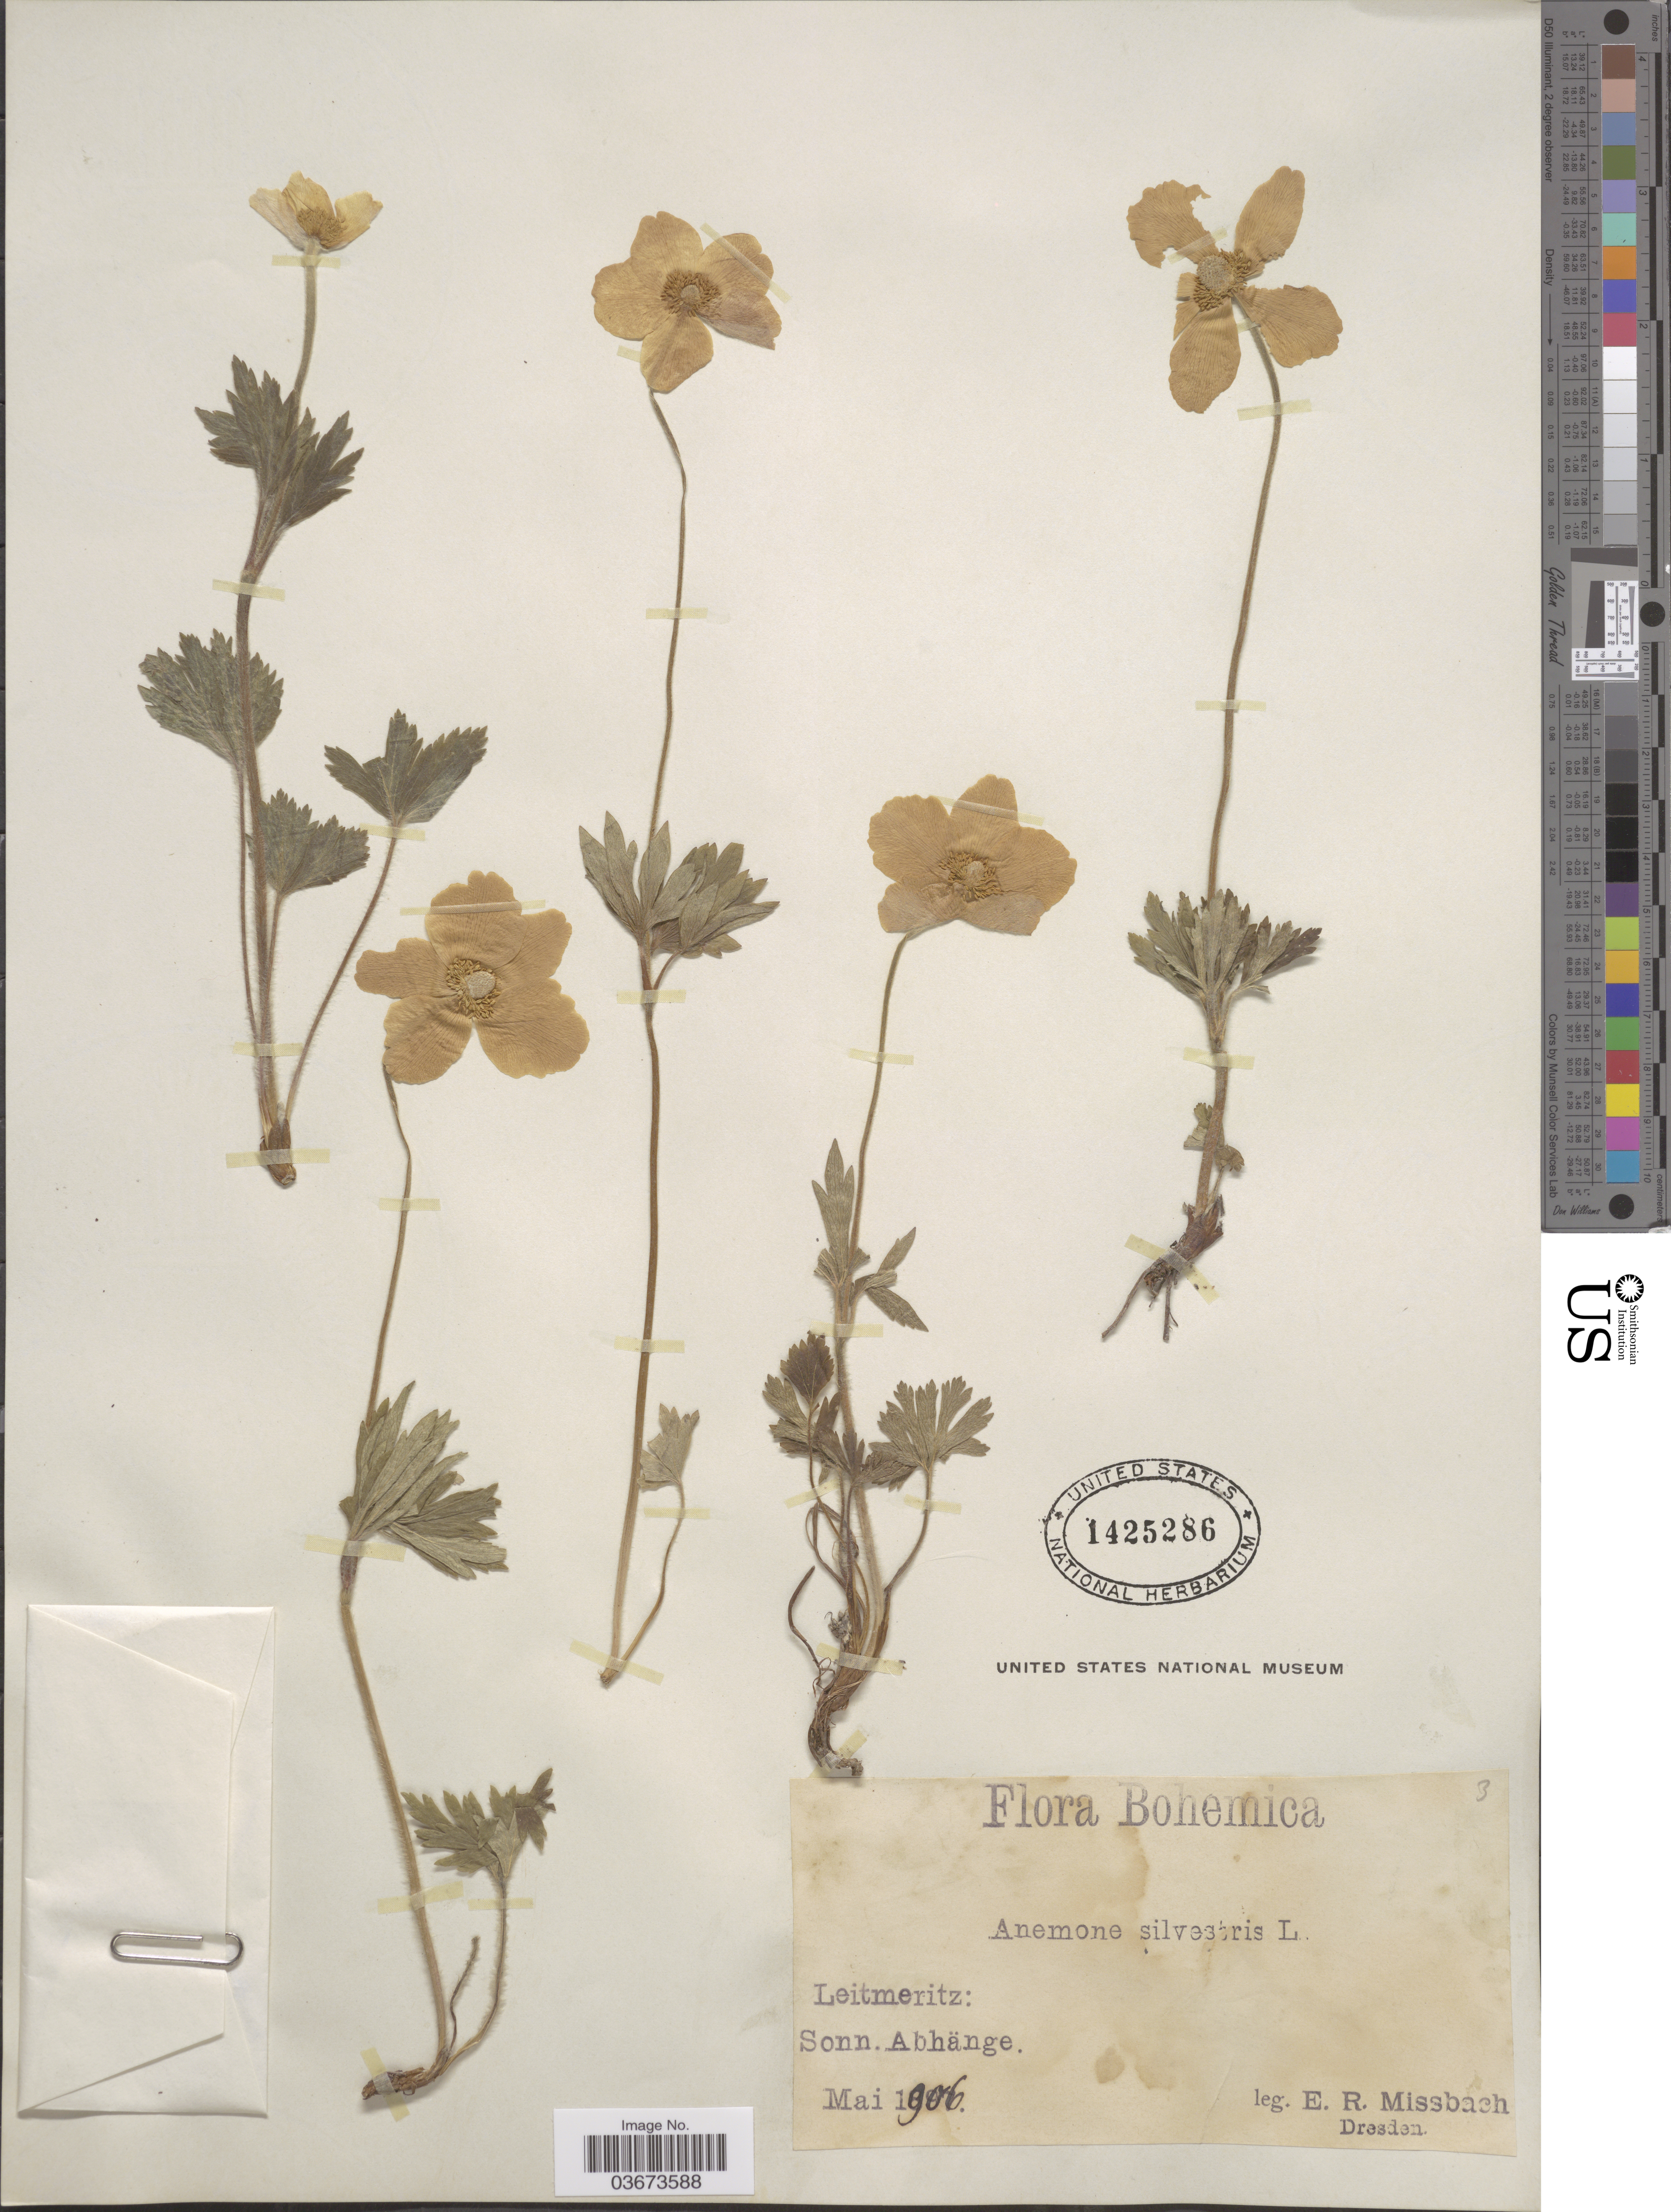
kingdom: Plantae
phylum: Tracheophyta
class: Magnoliopsida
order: Ranunculales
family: Ranunculaceae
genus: Anemone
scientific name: Anemone sylvestris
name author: L.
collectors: E. Missbach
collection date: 1906-05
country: Czechia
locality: Bohemica. Leitmeritz: Sonn. Abhänge.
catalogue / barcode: US 1425286